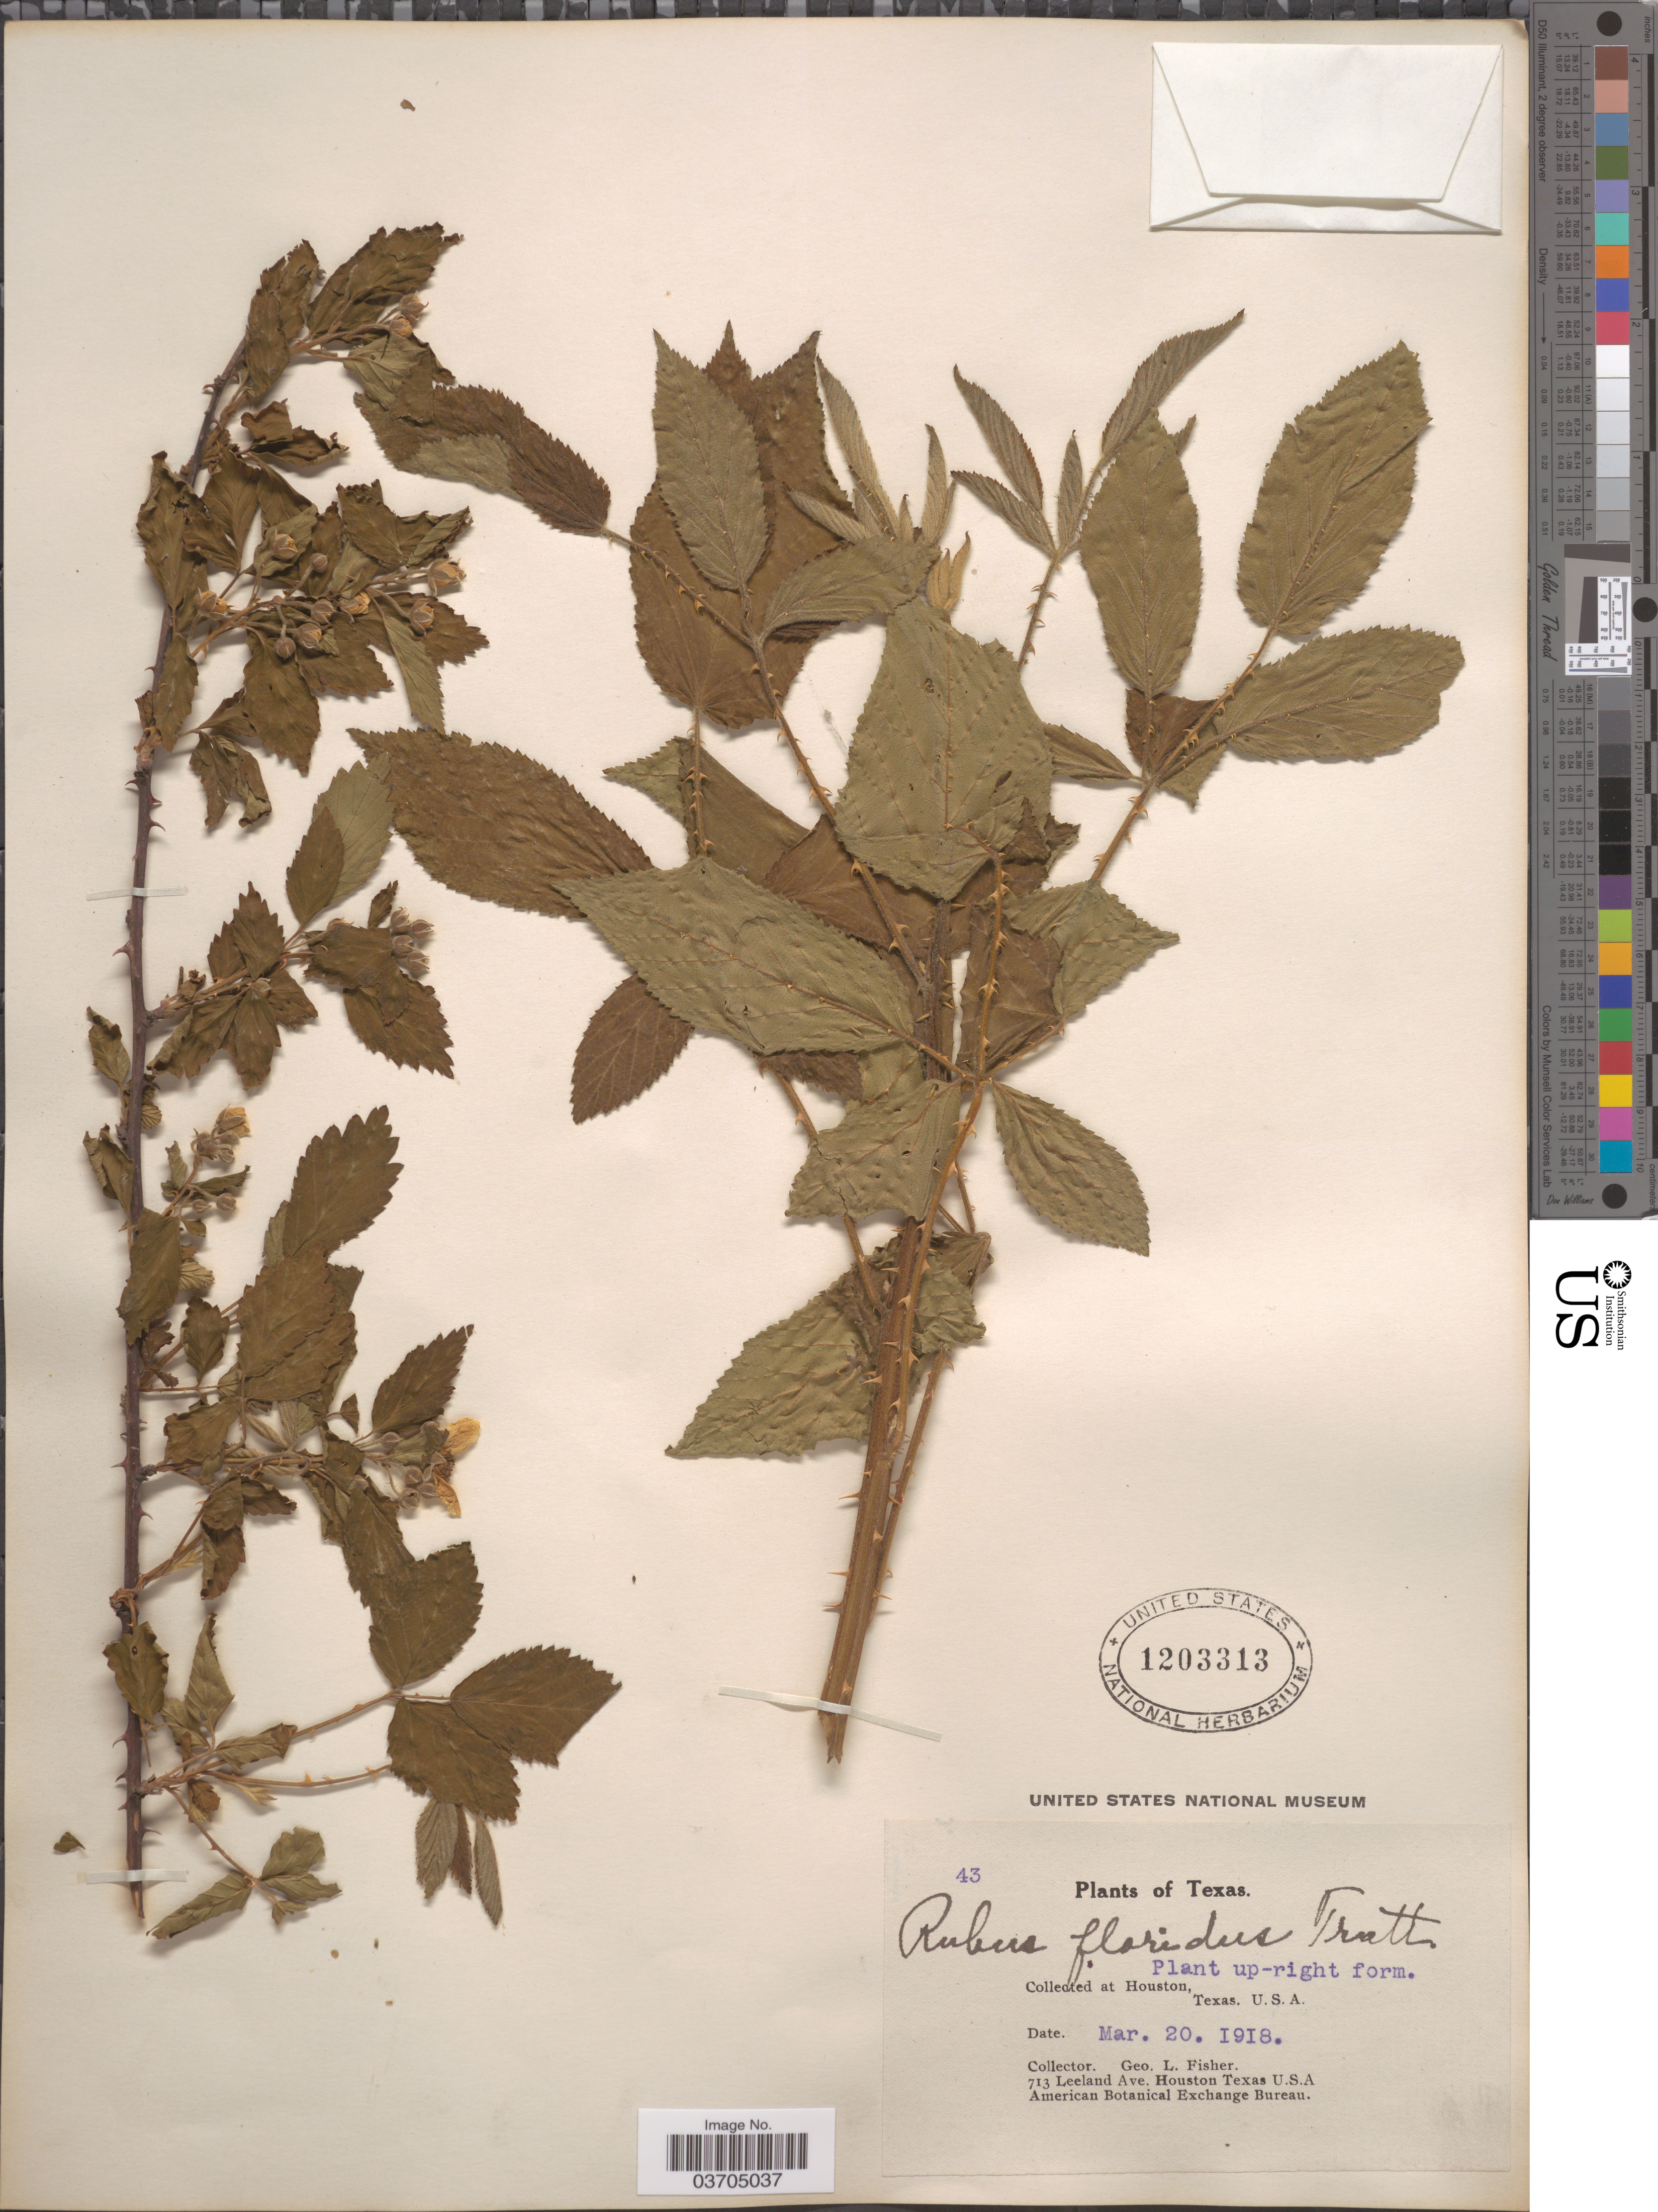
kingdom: Plantae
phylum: Tracheophyta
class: Magnoliopsida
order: Rosales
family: Rosaceae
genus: Rubus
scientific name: Rubus floridus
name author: Tratt.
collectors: G. L. Fisher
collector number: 43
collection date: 1918-03-20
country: United States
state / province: Texas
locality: Houston.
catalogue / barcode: US 1203313